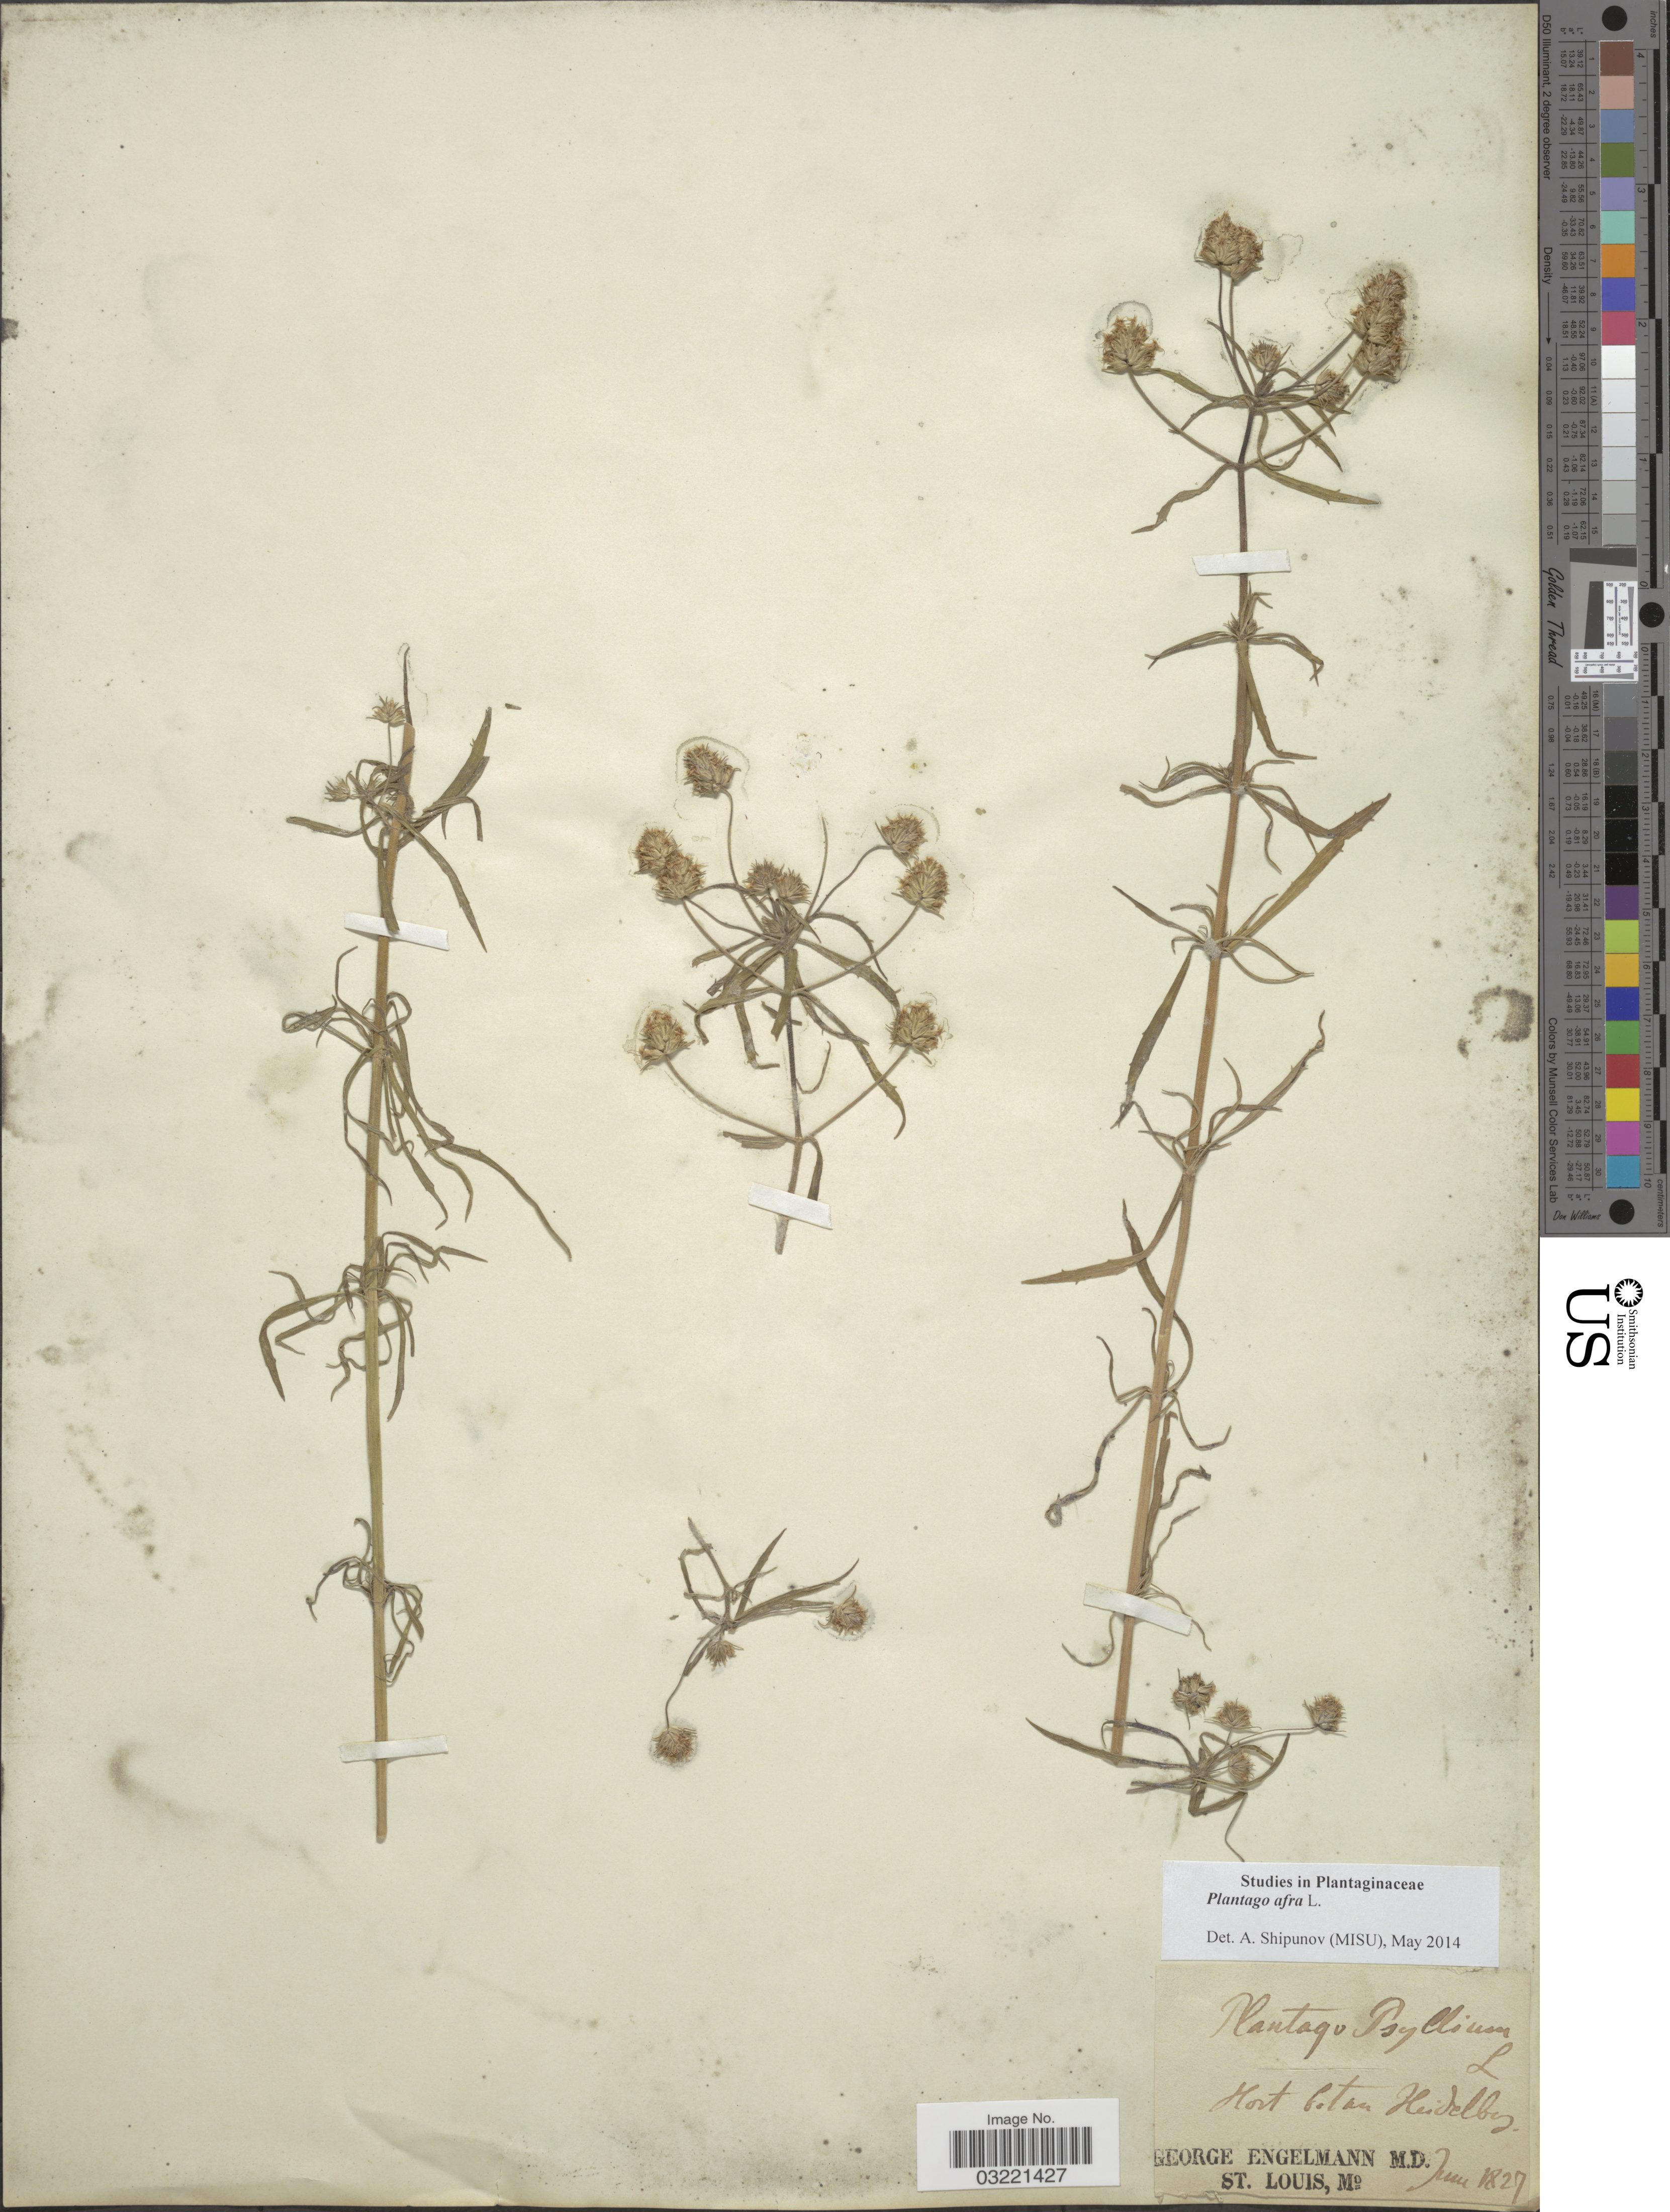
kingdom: Plantae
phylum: Tracheophyta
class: Magnoliopsida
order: Lamiales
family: Plantaginaceae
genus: Plantago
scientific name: Plantago afra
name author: L.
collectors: G. Engelmann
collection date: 1827-06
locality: Hort Botan Heidelburg.